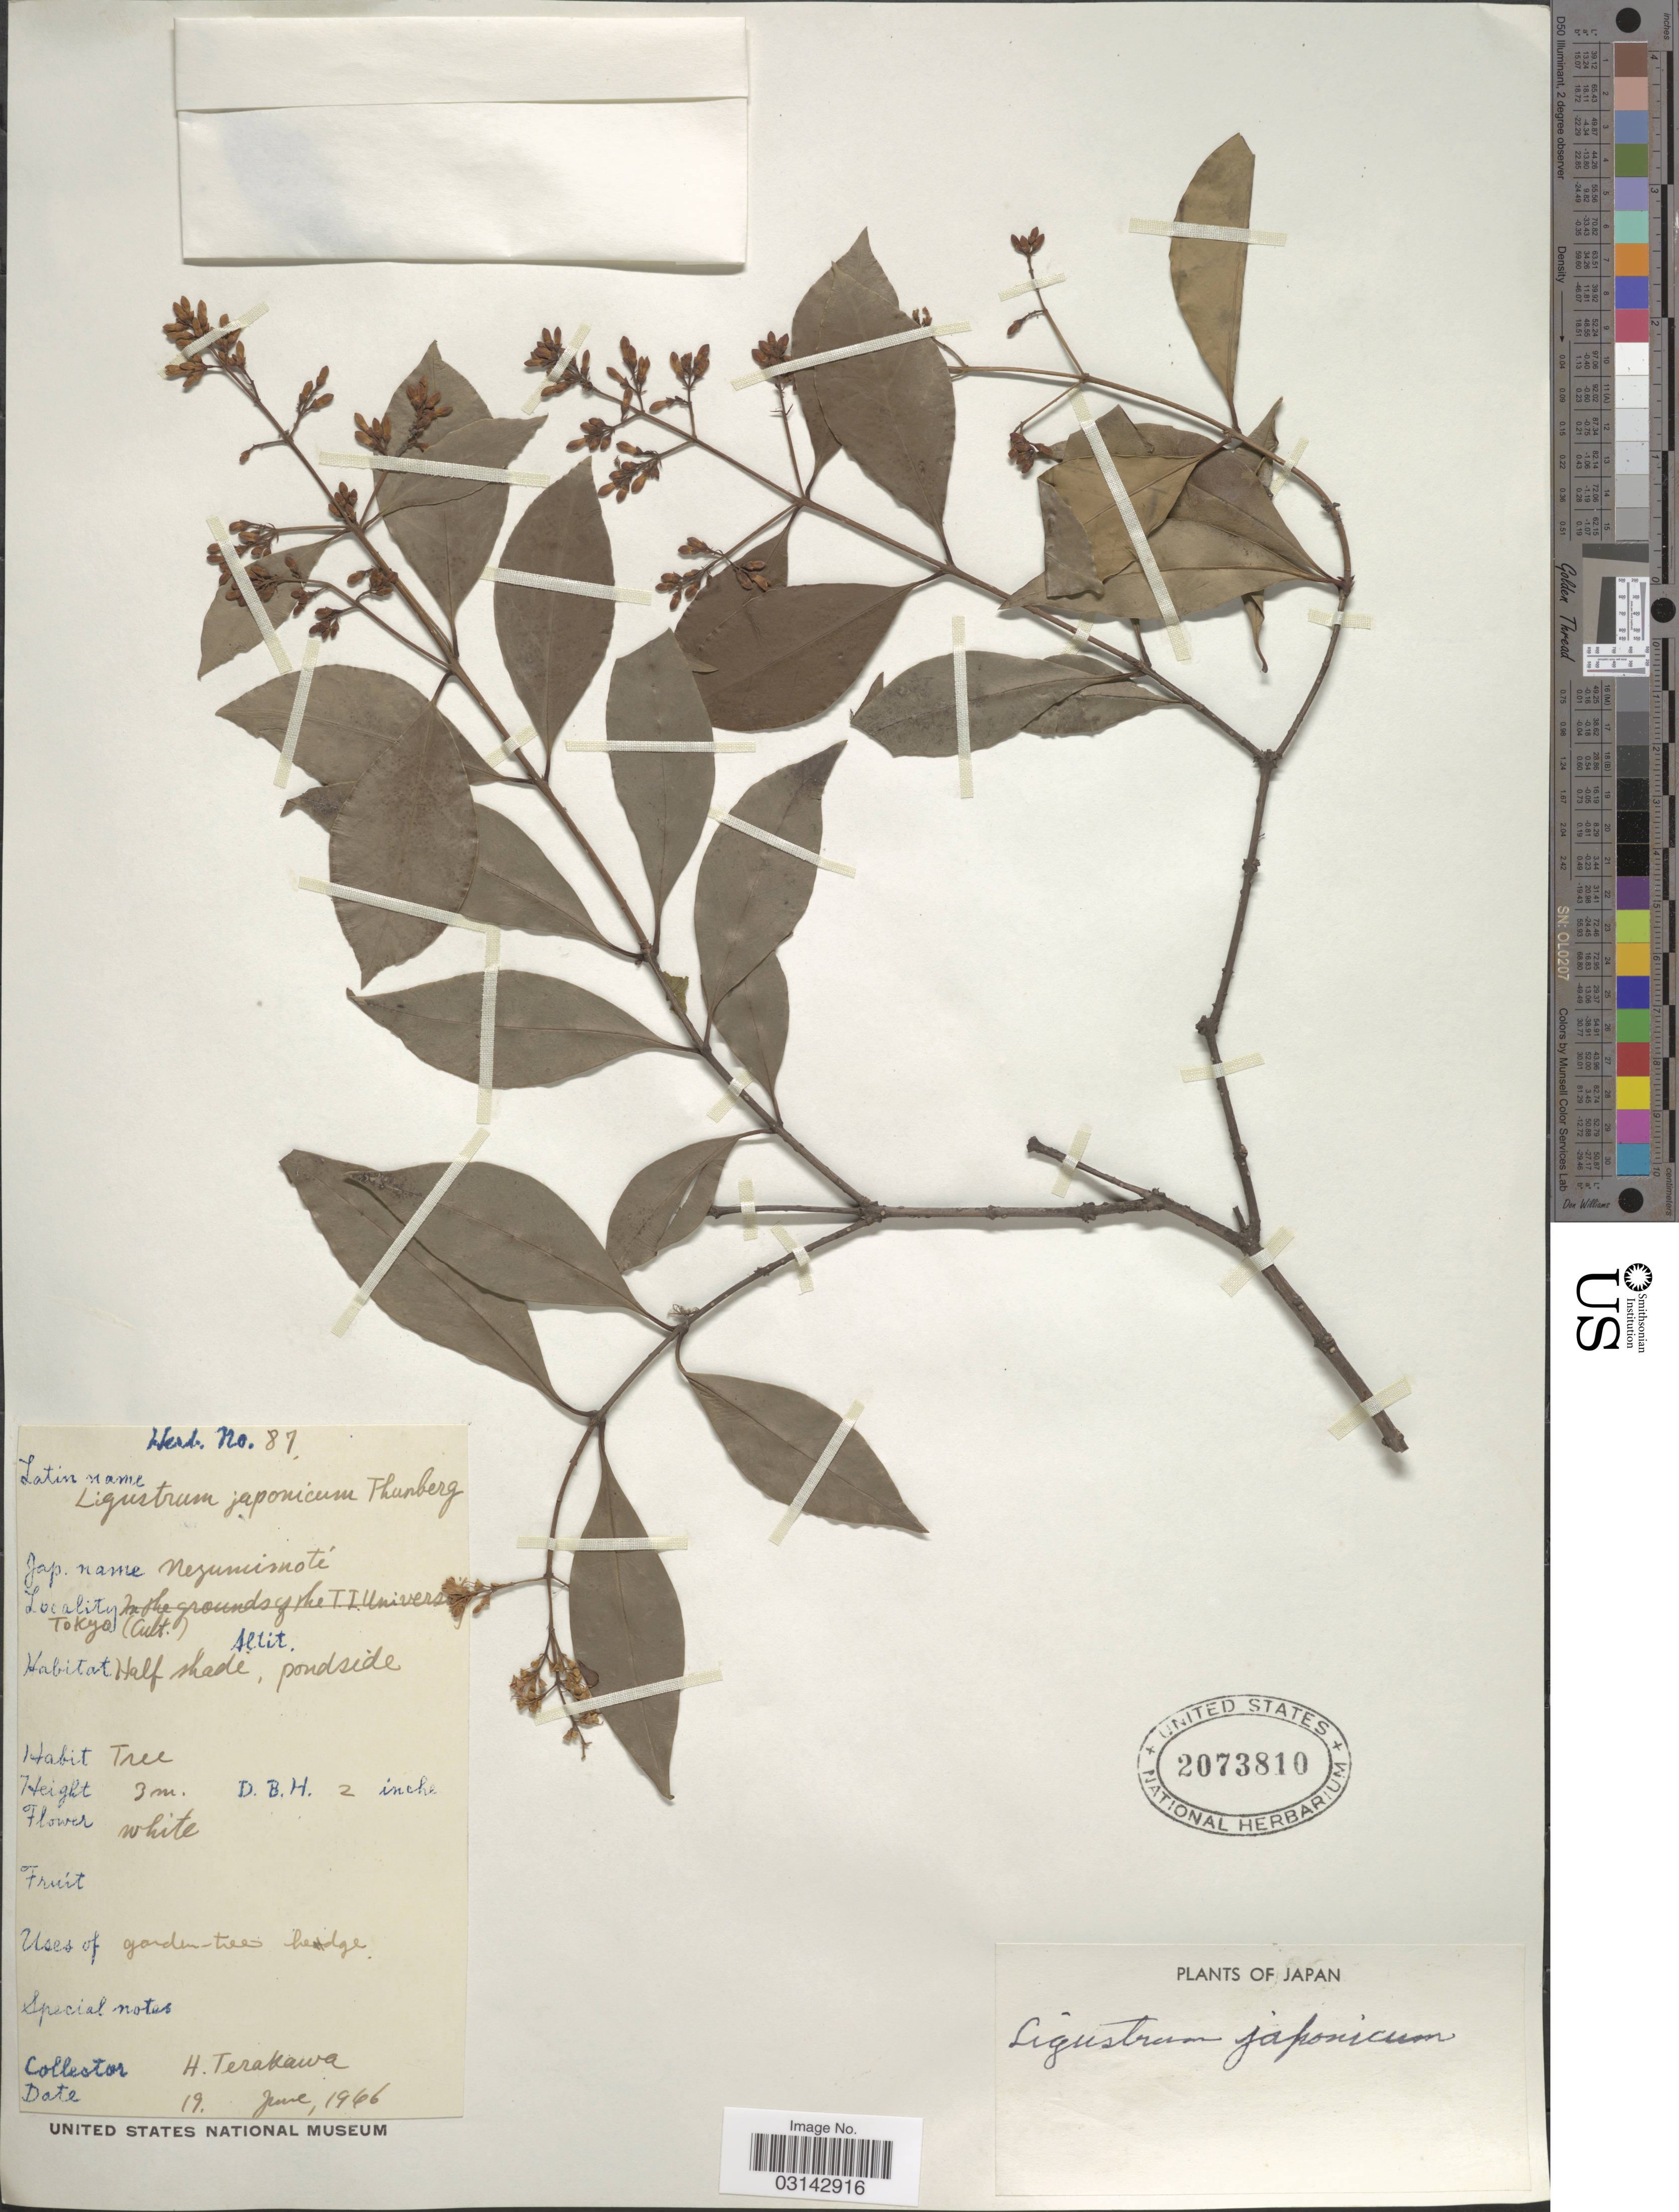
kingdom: Plantae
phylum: Tracheophyta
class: Magnoliopsida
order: Lamiales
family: Oleaceae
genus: Ligustrum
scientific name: Ligustrum japonicum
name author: Thunb.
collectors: H. Terakawa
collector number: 87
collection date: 1966-06-19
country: Japan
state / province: Tokyo, Federal City of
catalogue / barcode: US 2073810